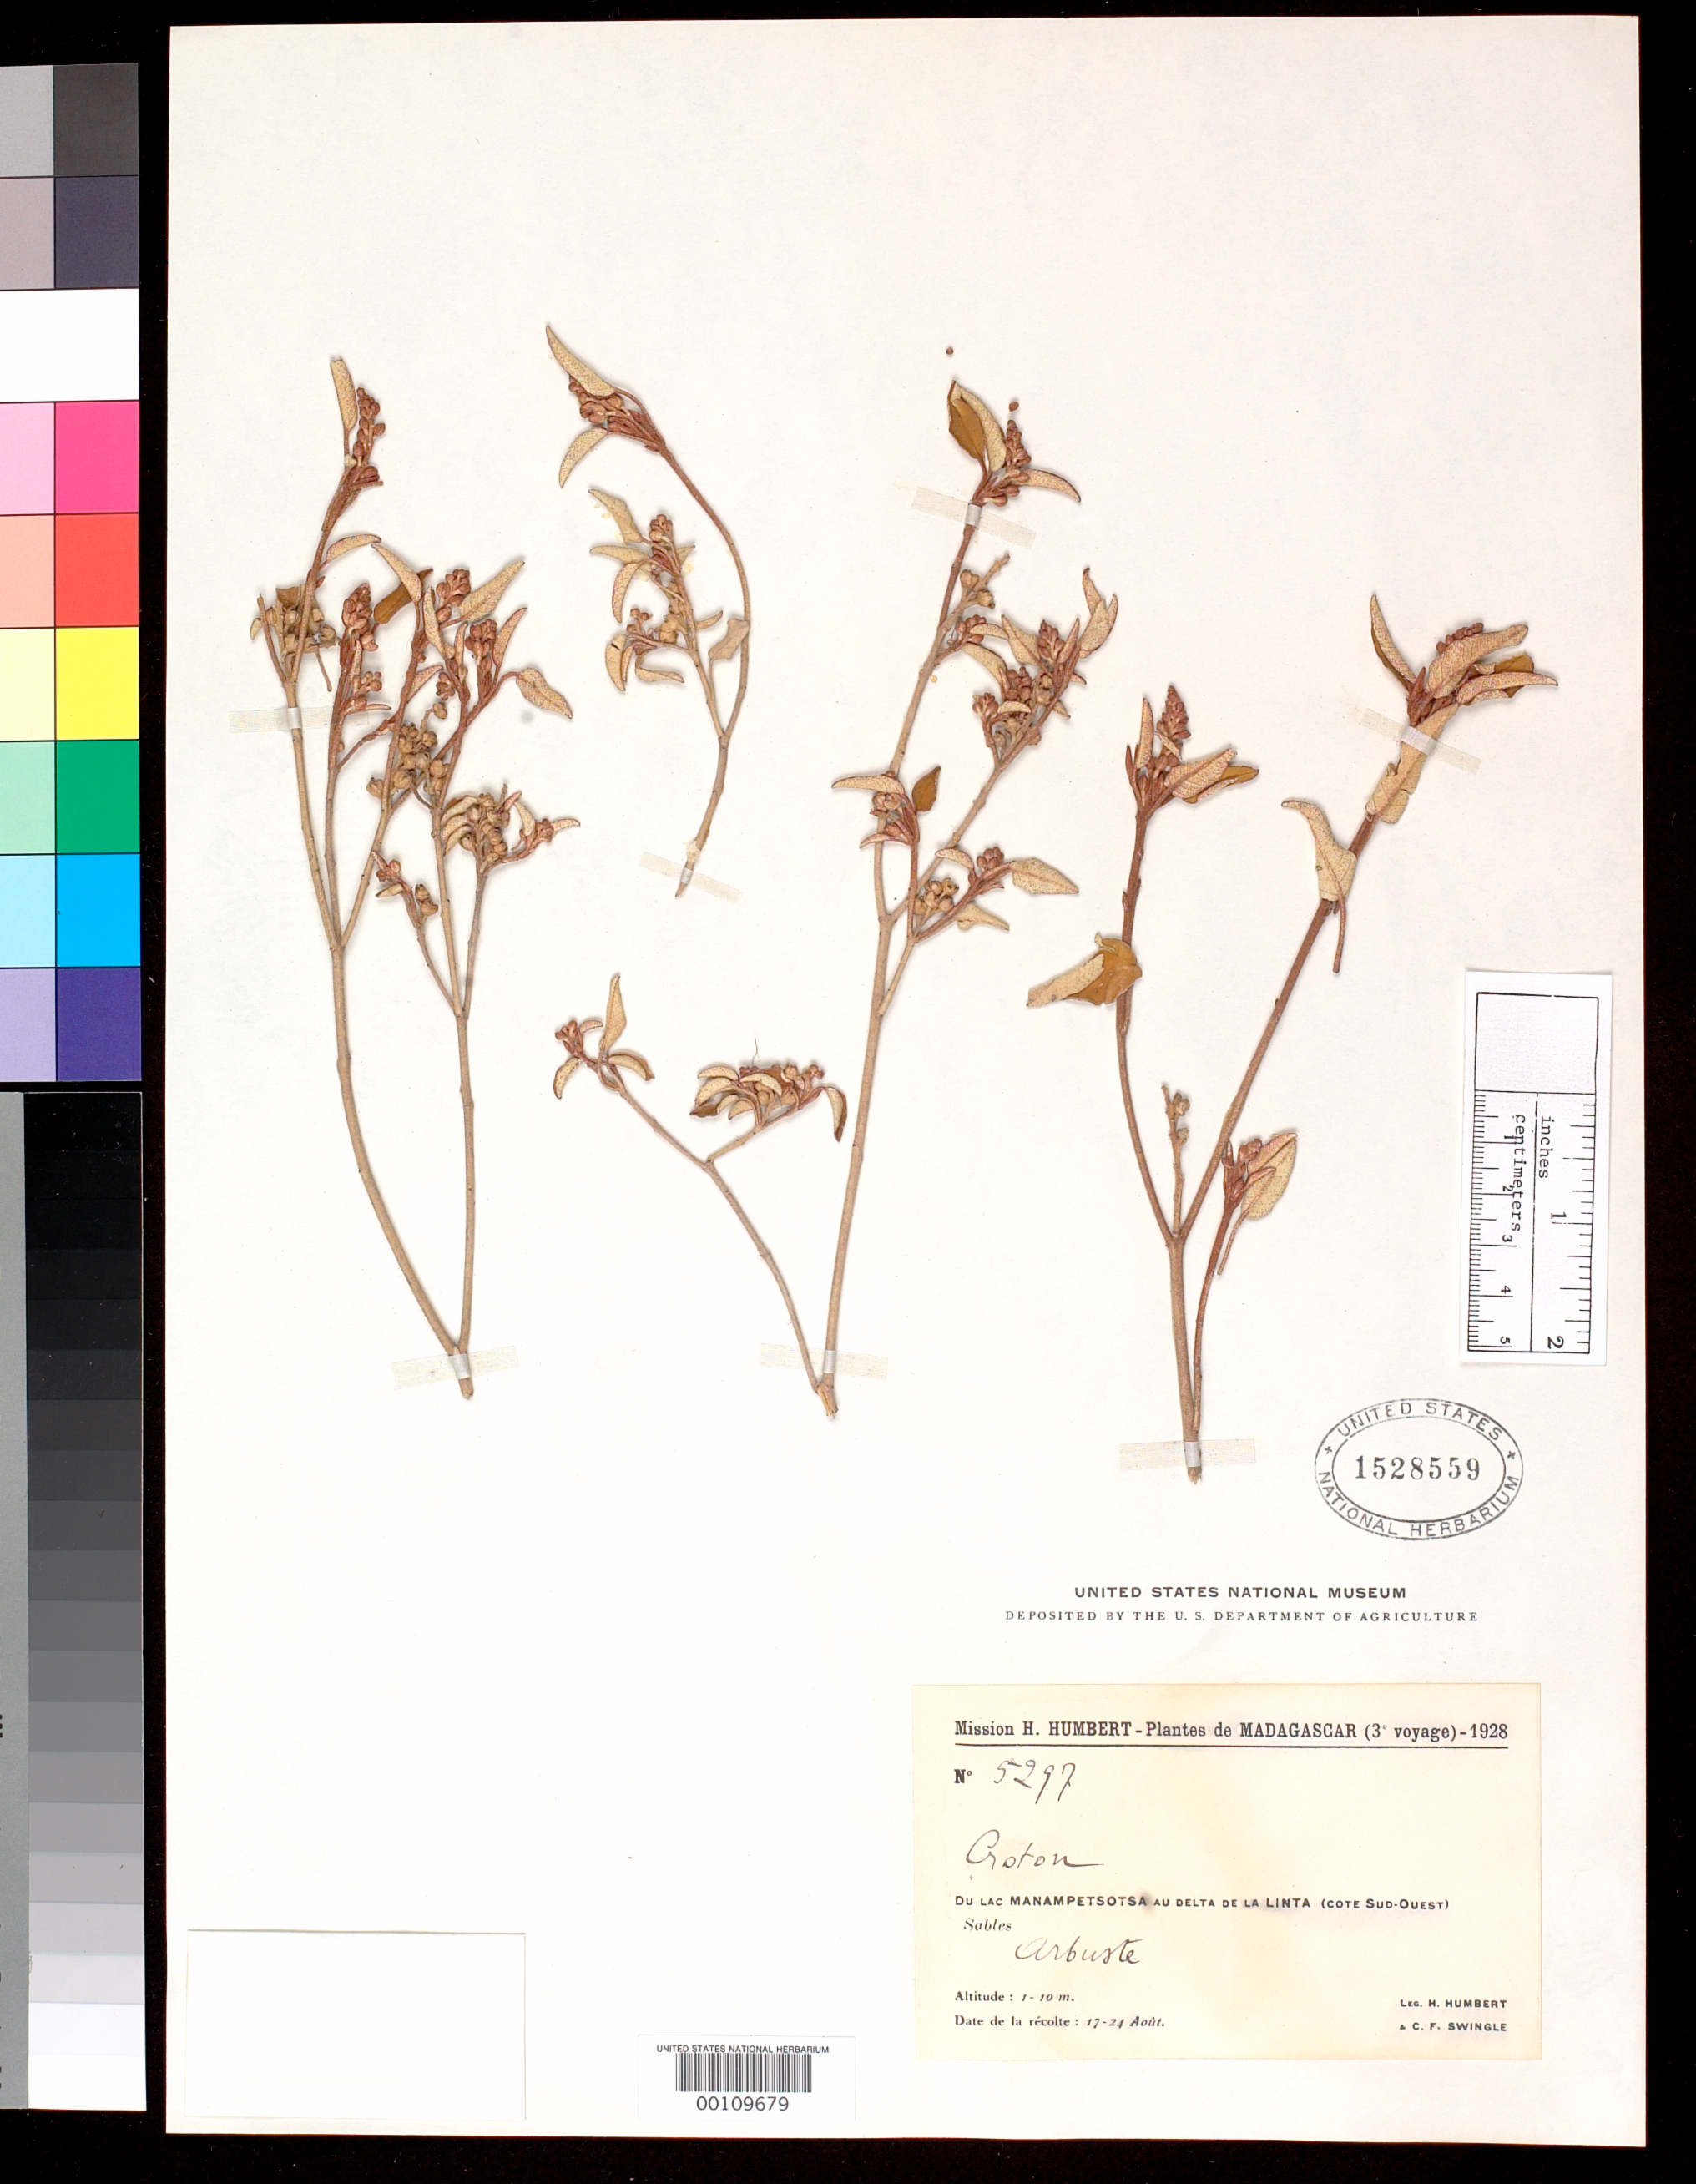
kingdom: Plantae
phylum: Tracheophyta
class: Magnoliopsida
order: Malpighiales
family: Euphorbiaceae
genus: Croton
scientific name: Croton salviformis var. rufopunctatus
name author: Leandri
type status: Type Collection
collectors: H. Humbert & C. Swingle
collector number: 5297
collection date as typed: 17 Aug 1928 to 24 Aug 1928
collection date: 1928-08-17/1928-08-24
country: Madagascar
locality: Manampetsotsa, Linta.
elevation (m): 1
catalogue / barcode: US 1528559